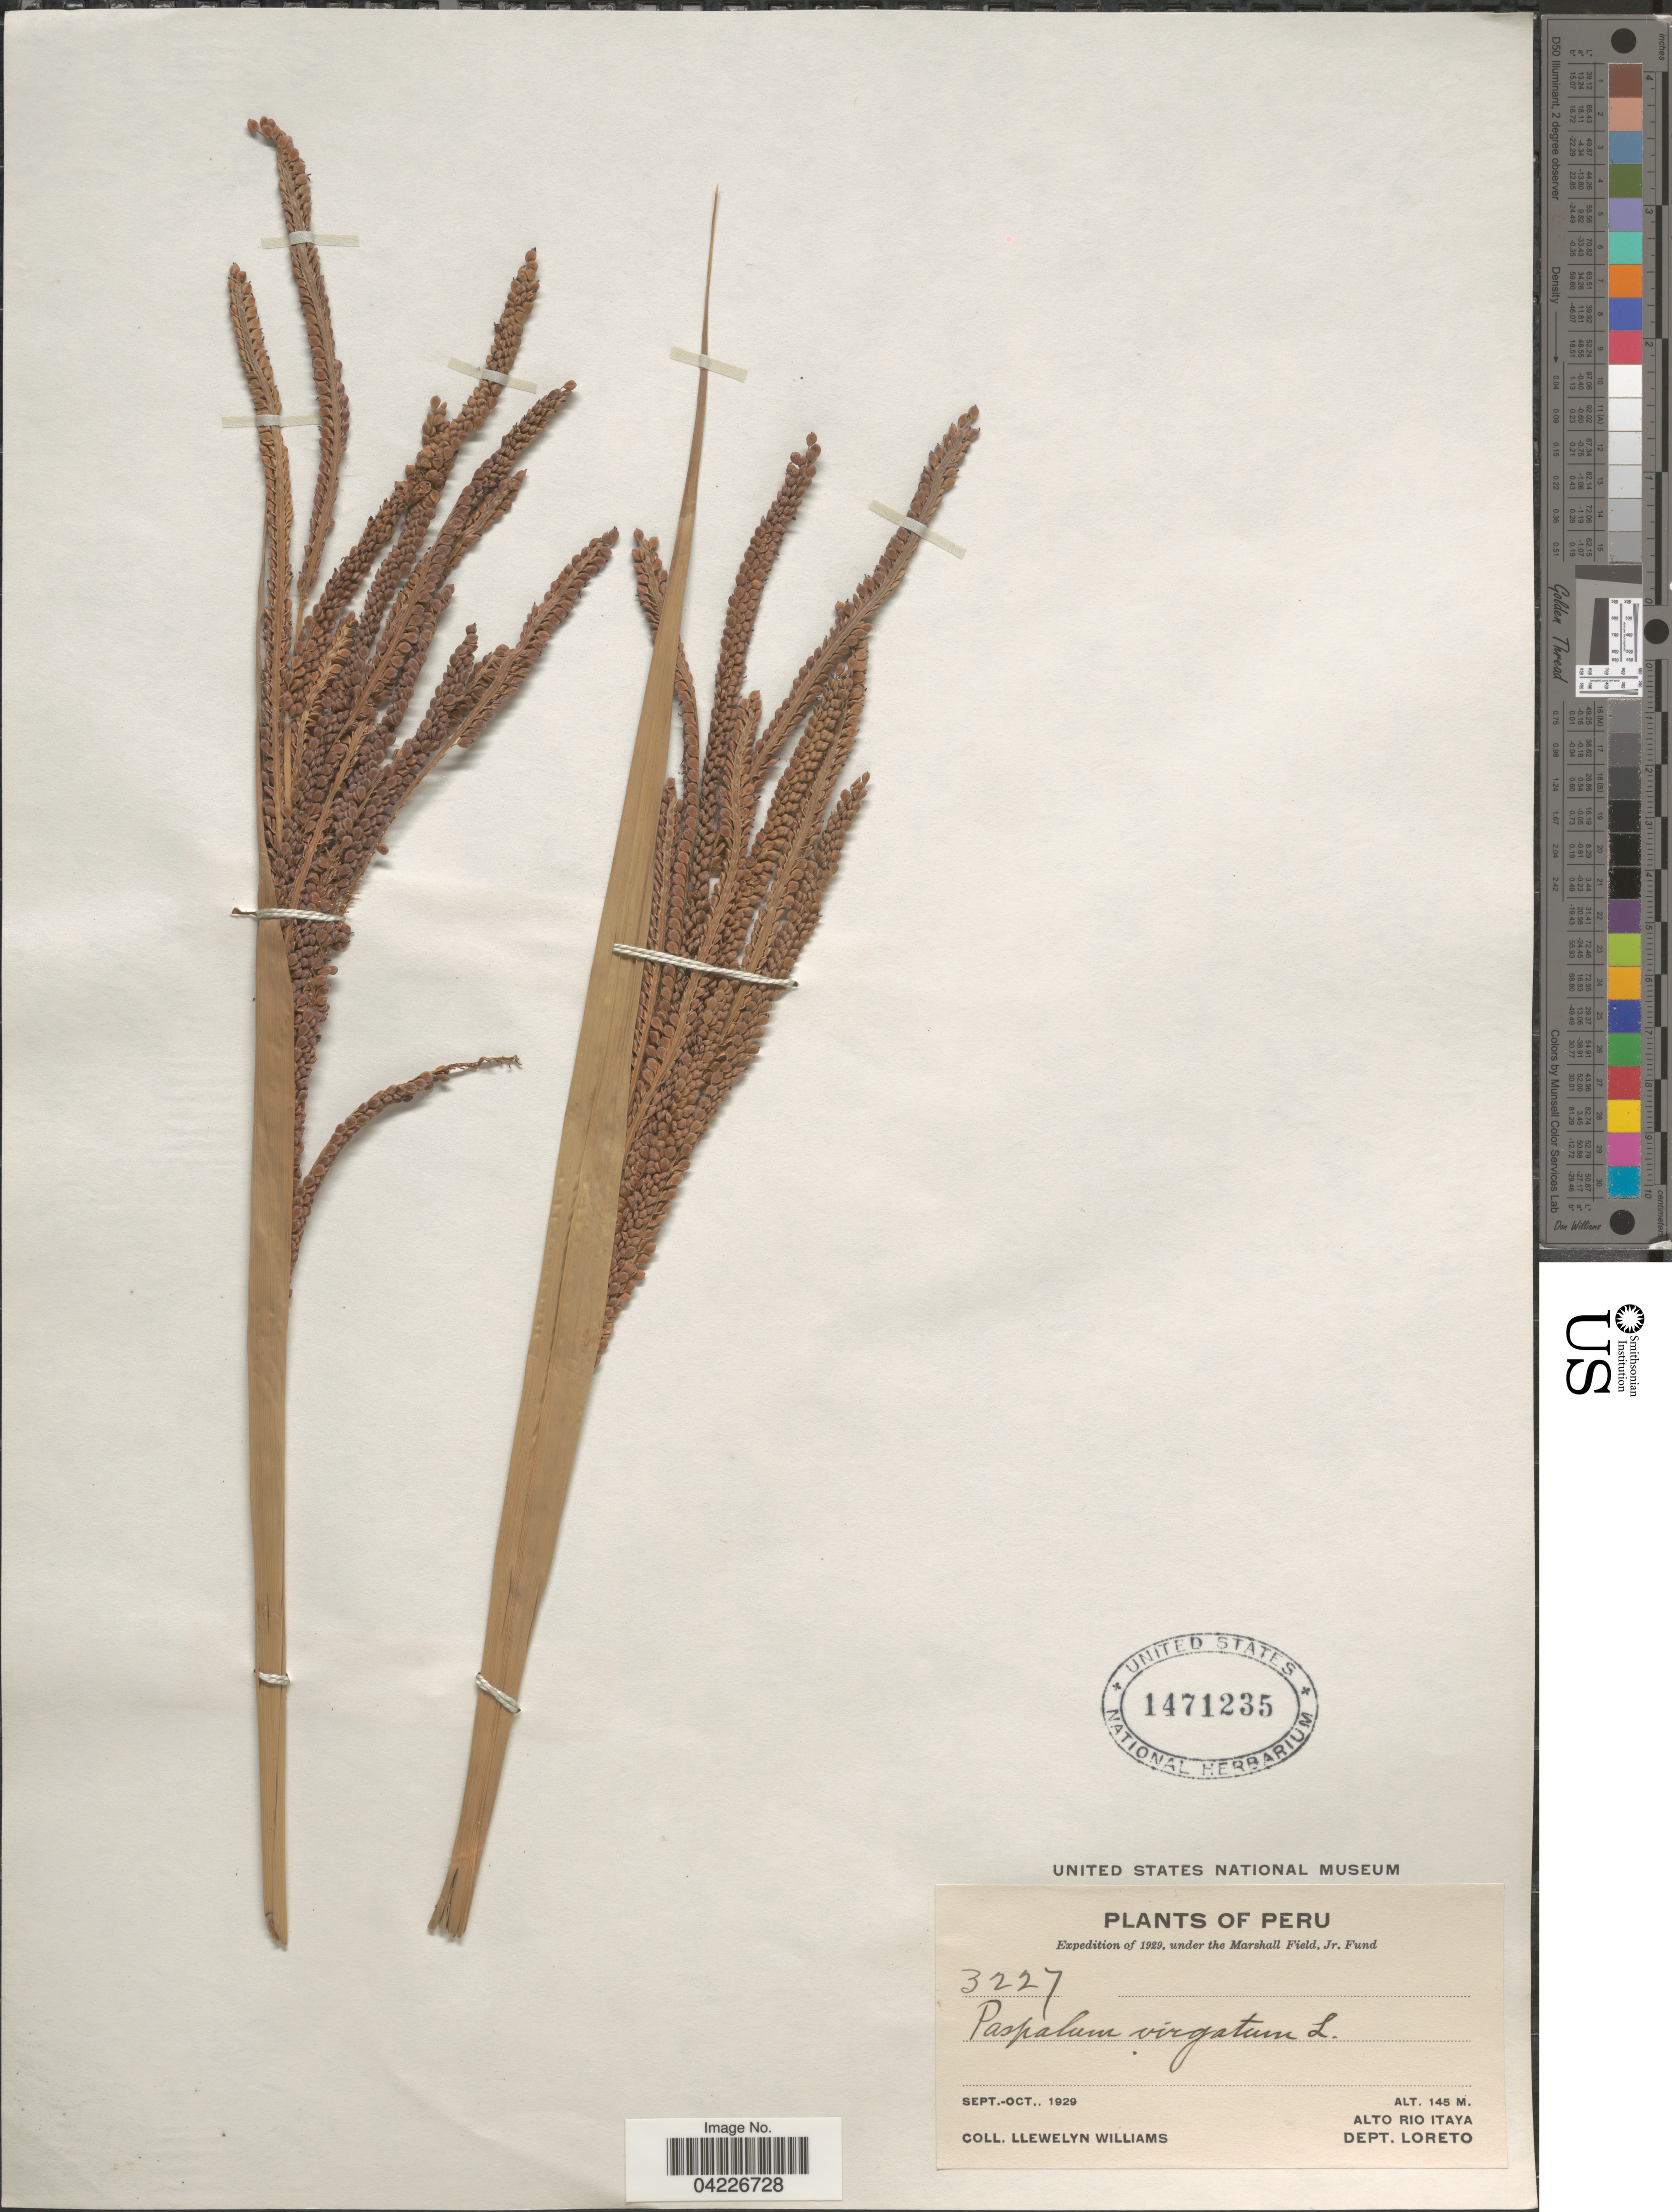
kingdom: Plantae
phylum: Tracheophyta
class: Liliopsida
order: Poales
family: Poaceae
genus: Paspalum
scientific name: Paspalum virgatum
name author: L.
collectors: Ll. Williams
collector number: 3227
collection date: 1929-09/1929-10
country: Peru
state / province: Loreto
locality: Expedition of 1929. Alto Rio Itaya. Dept. Loreto.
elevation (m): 145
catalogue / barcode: US 1471235